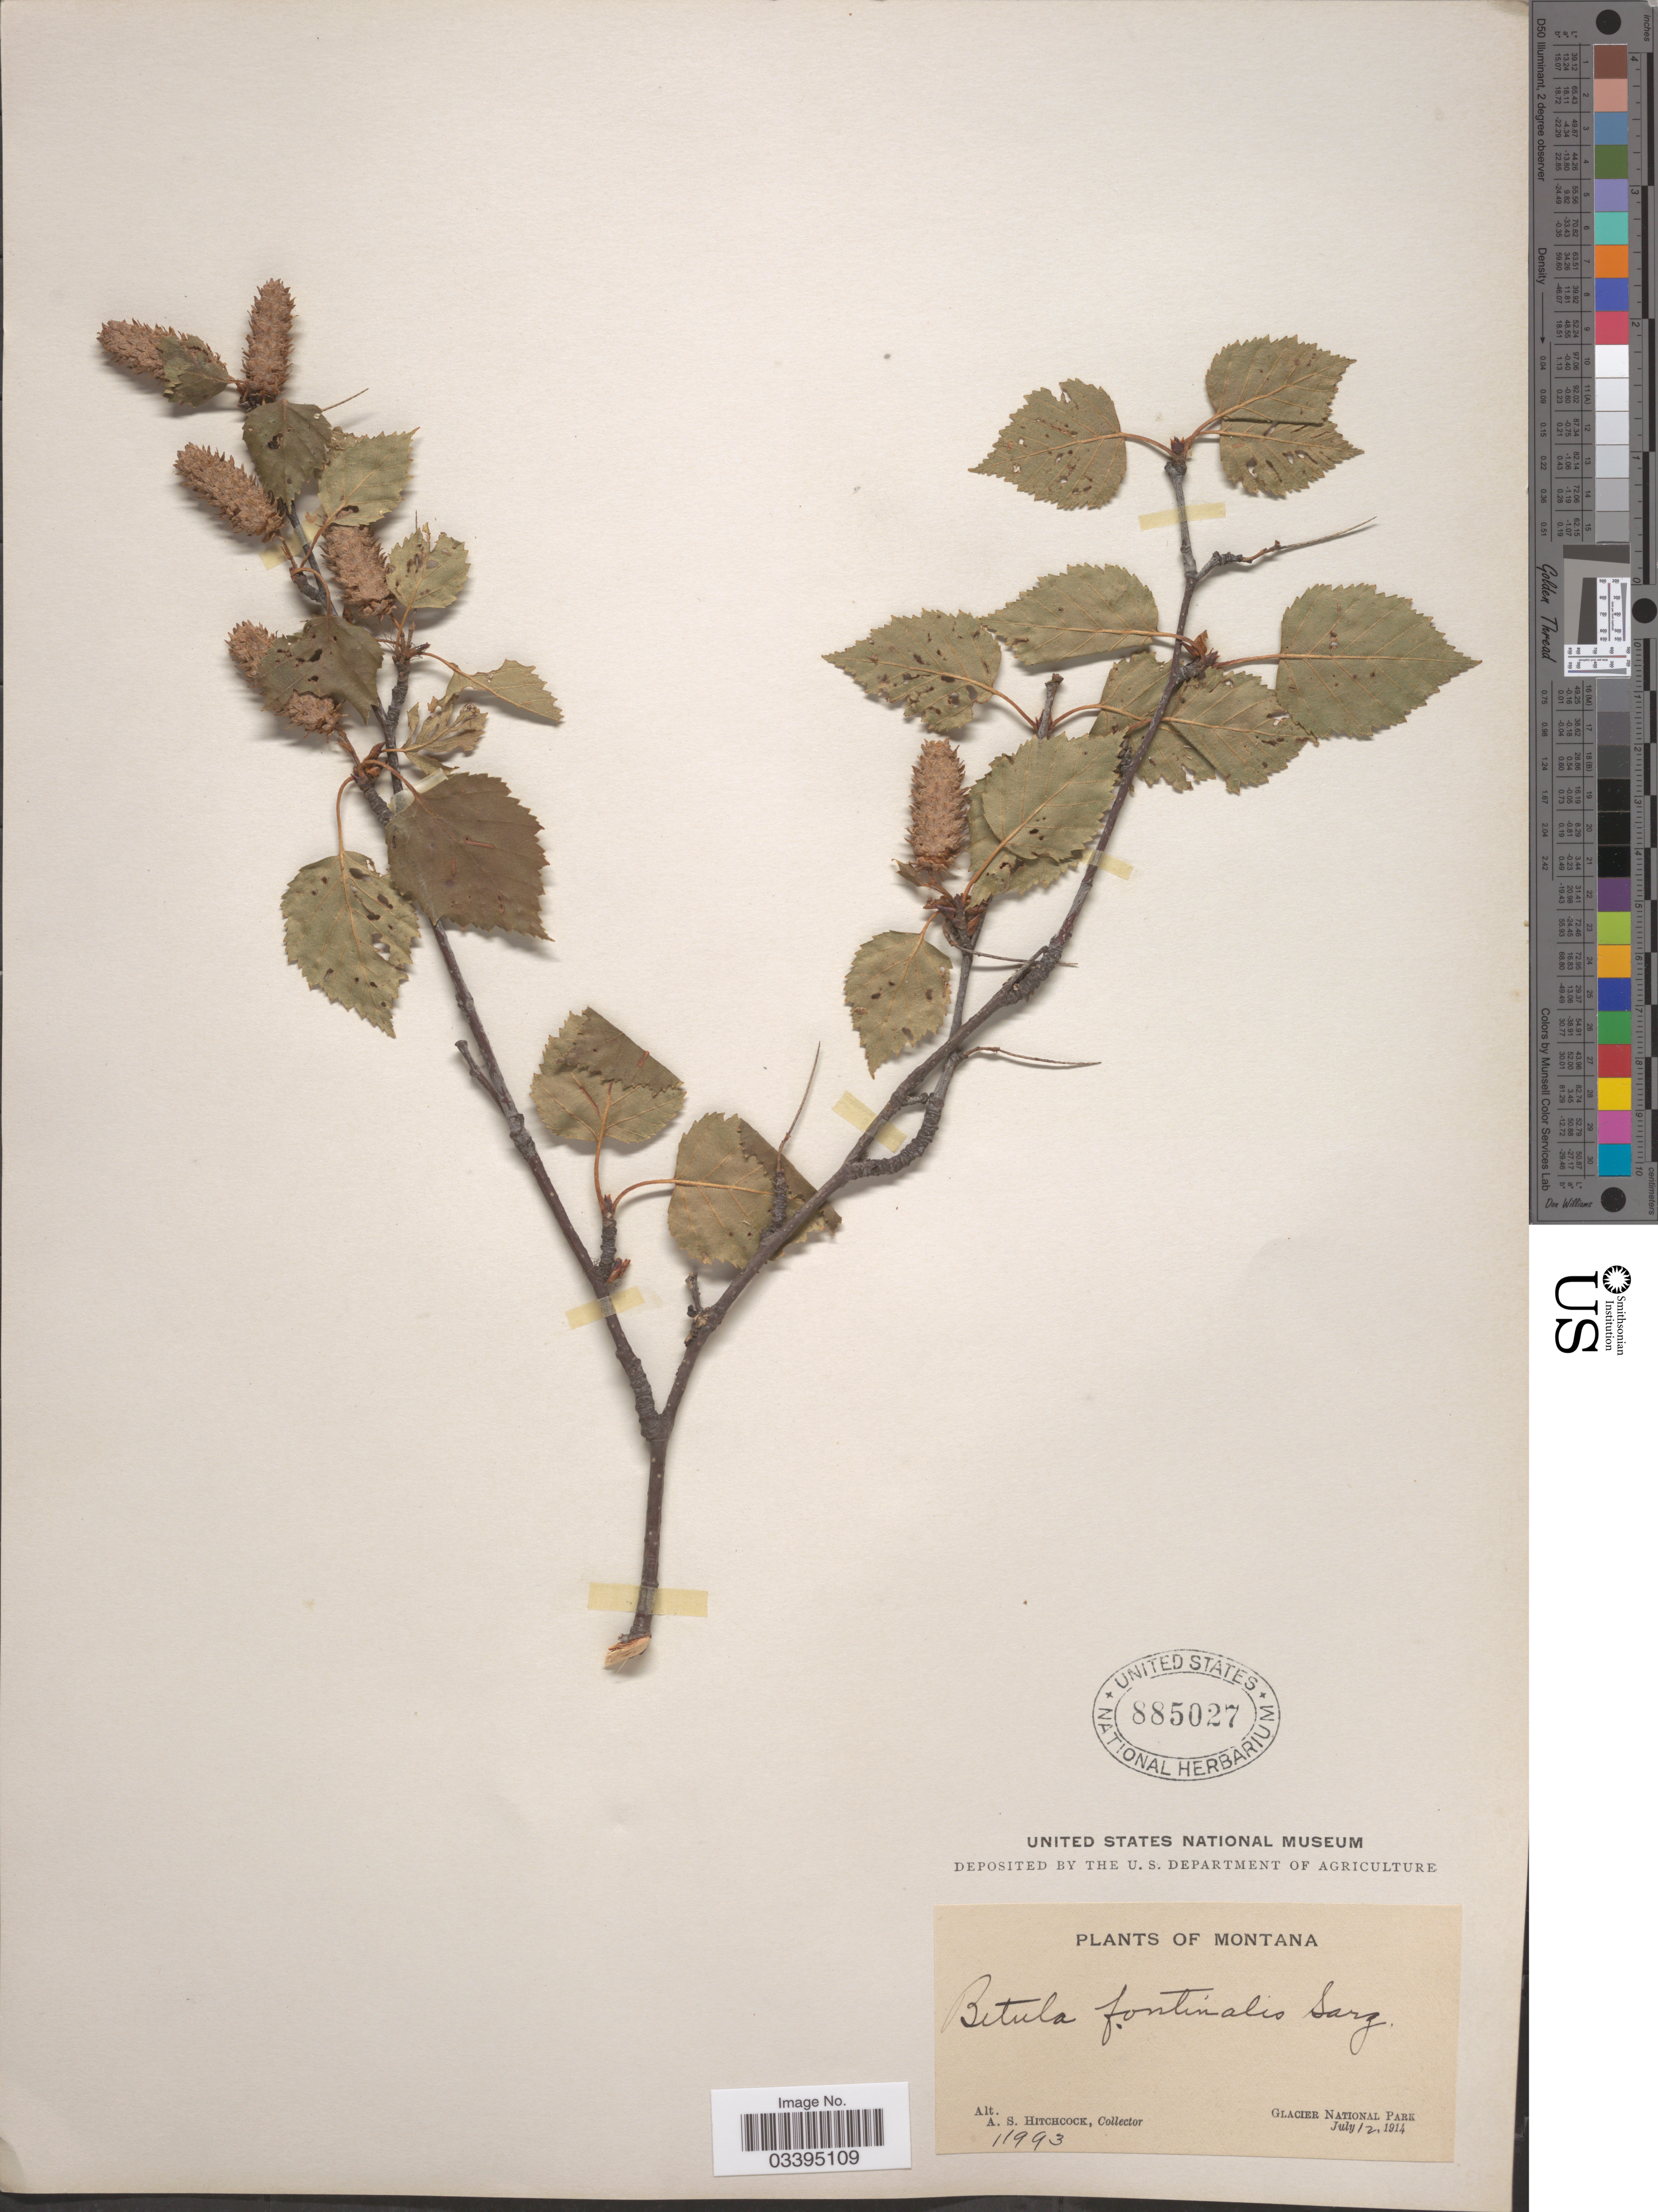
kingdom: Plantae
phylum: Tracheophyta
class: Magnoliopsida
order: Fagales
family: Betulaceae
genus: Betula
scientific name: Betula fontinalis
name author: Sarg.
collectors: A. S. Hitchcock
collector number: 11993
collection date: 1914-07-12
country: United States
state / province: Montana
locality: Glacier National Park.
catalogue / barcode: US 885027